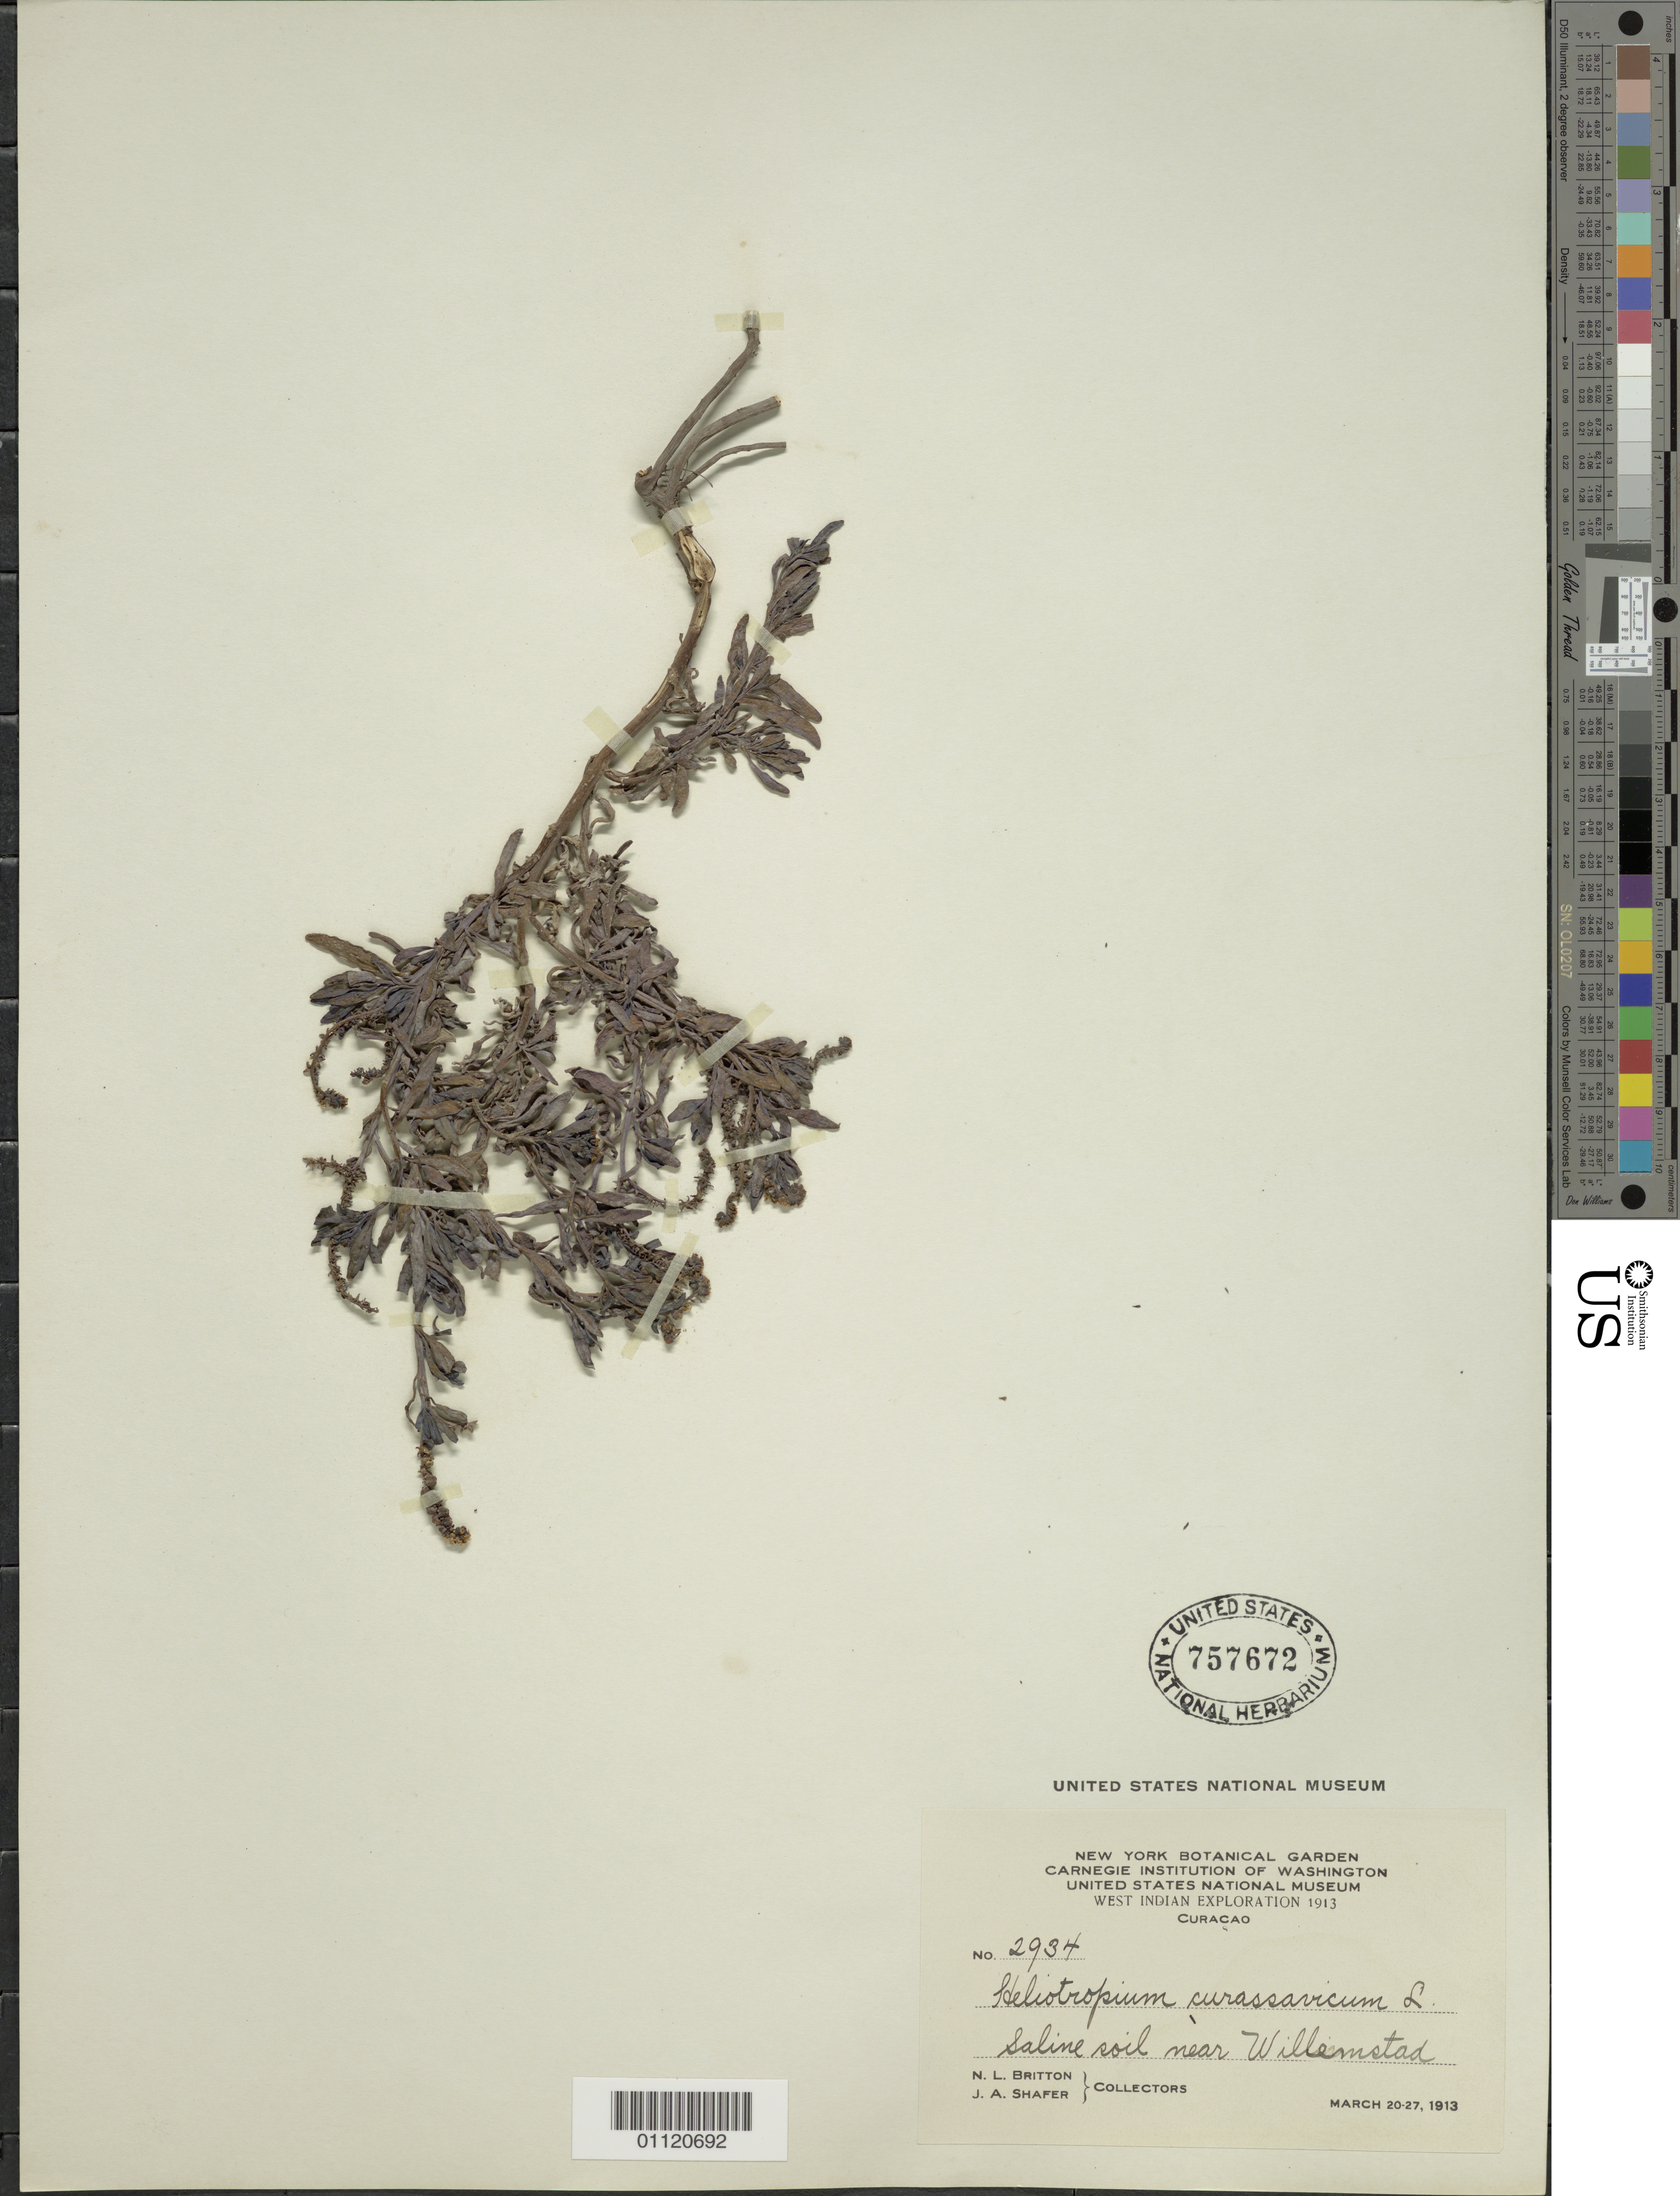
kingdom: Plantae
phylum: Tracheophyta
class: Magnoliopsida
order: Boraginales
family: Heliotropiaceae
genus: Heliotropium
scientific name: Heliotropium curassavicum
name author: L.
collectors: N. Britton & J. A. Shafer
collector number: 2934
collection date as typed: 20 Mar 1913 to 27 Mar 1913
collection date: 1913-03-20/1913-03-27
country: Curaçao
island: Curaçao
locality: Saline soil near Willemstad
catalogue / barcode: US 757672